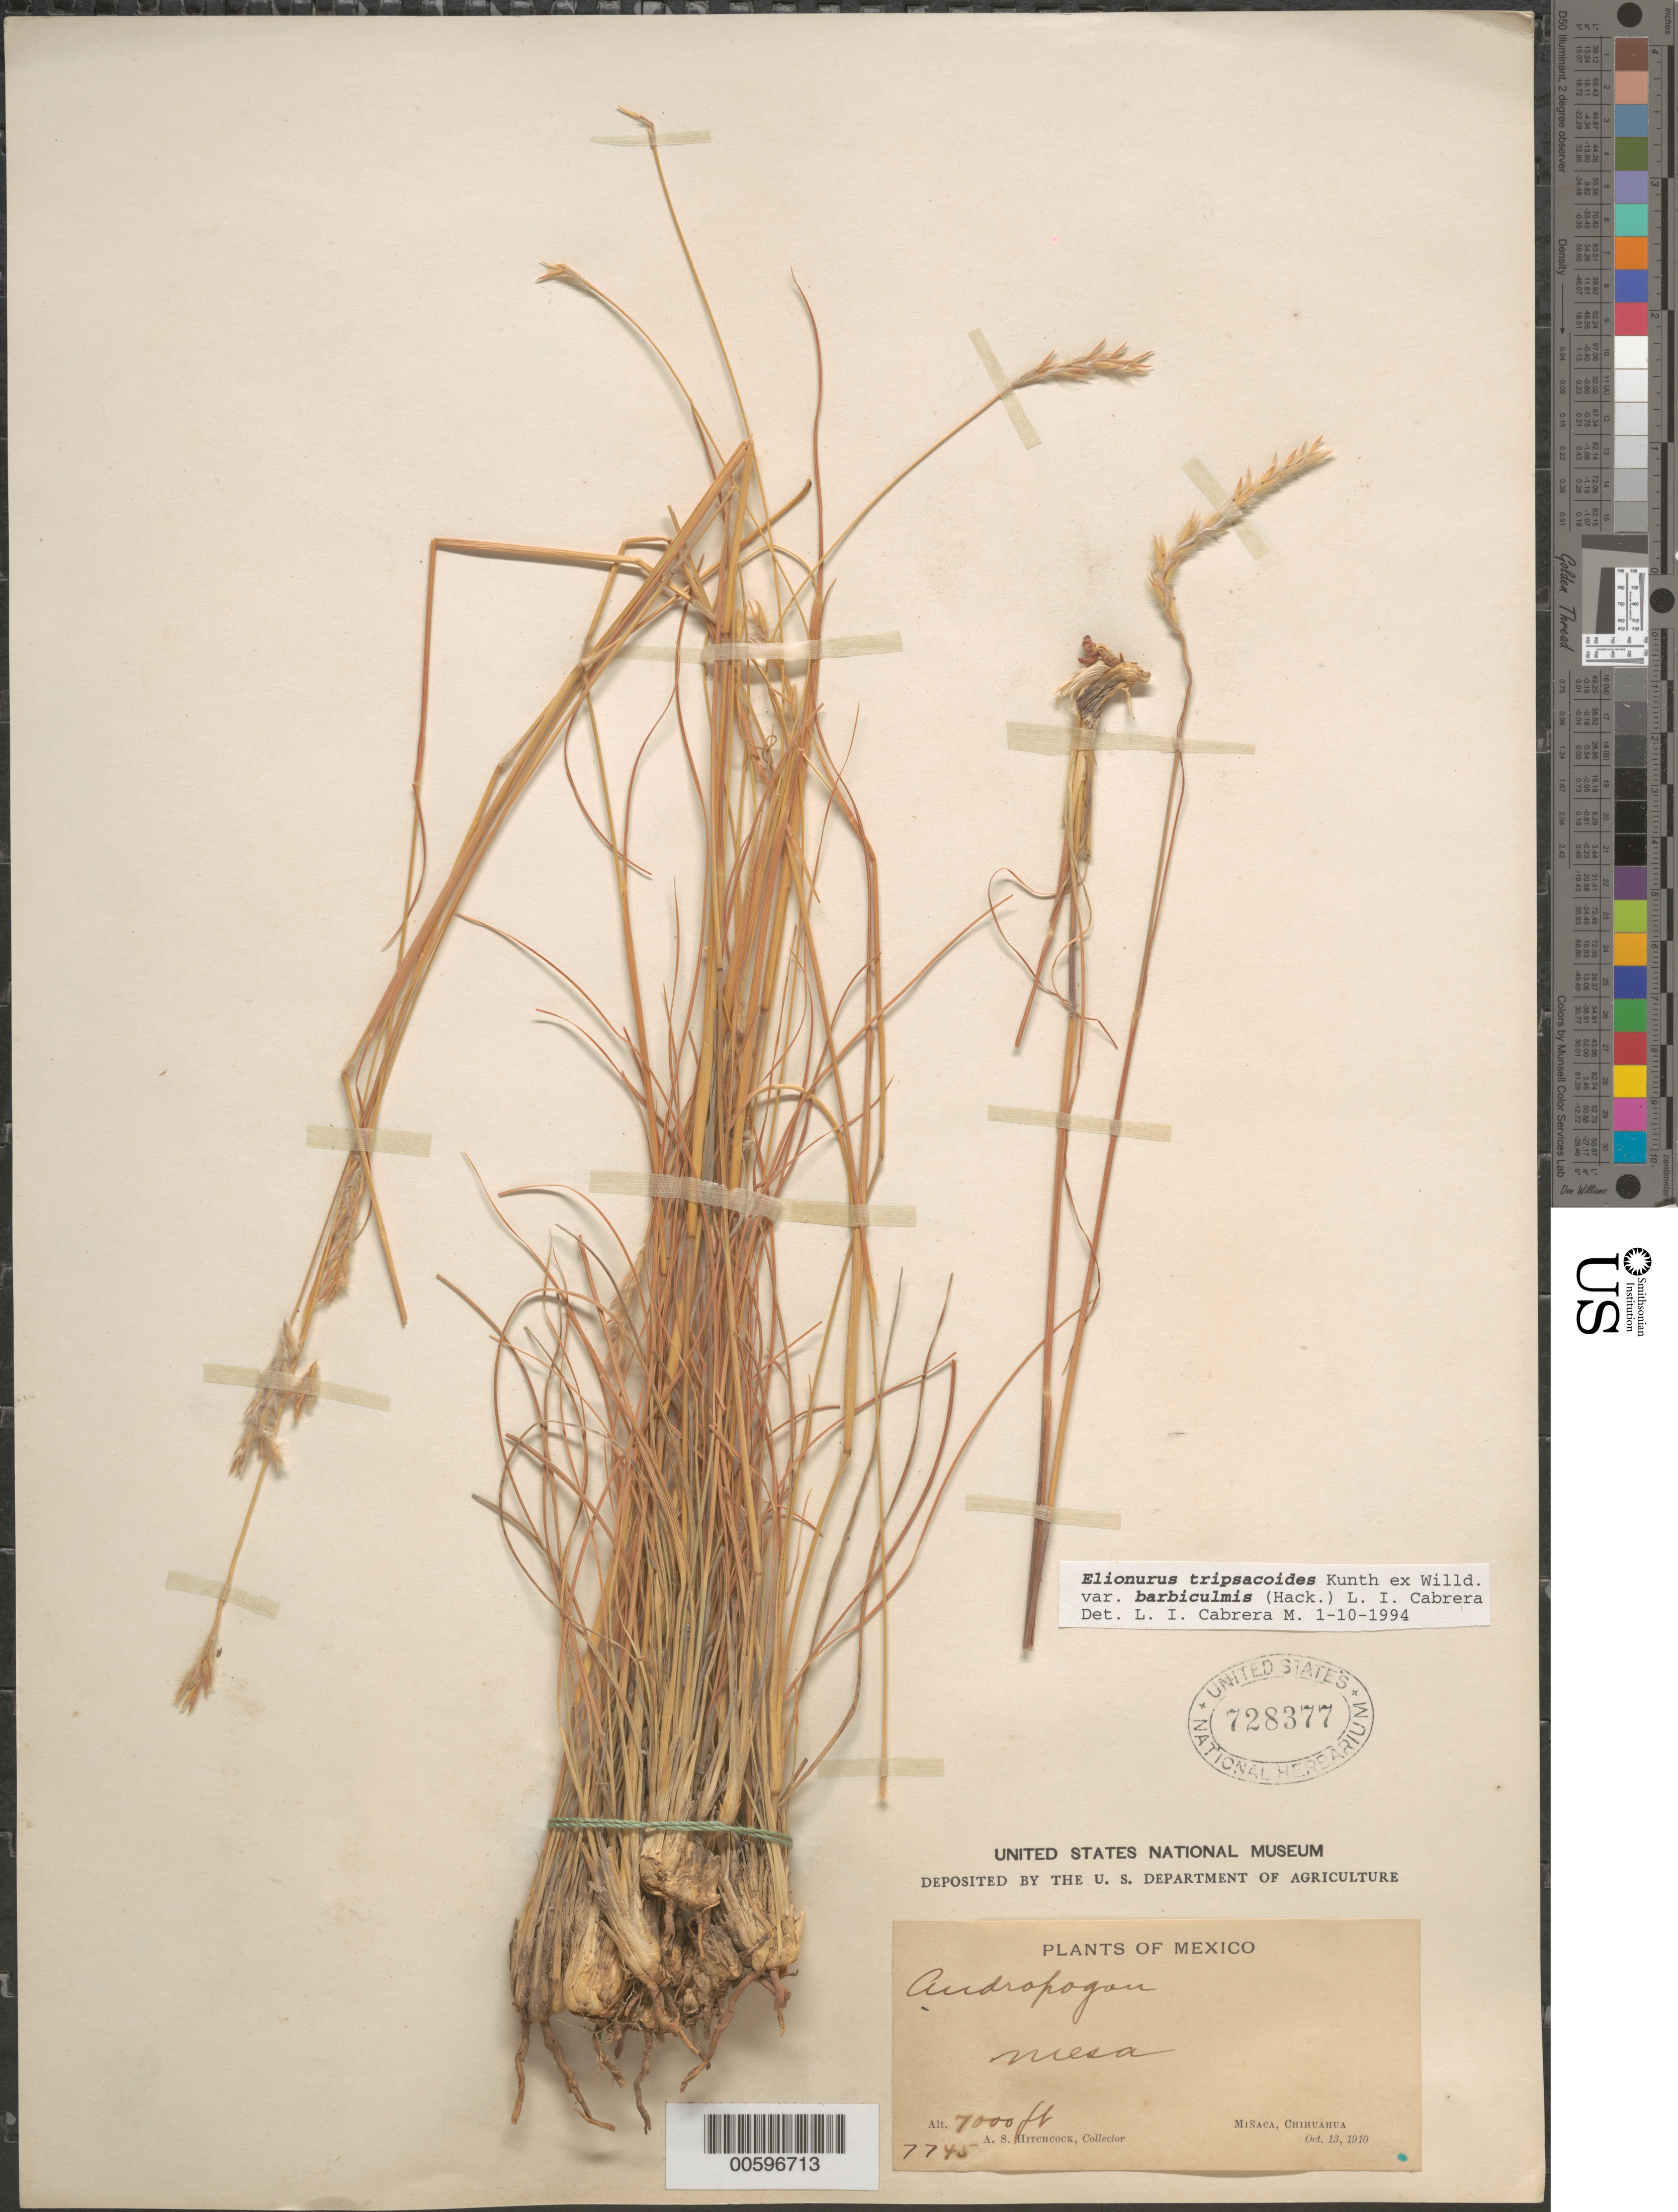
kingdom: Plantae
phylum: Tracheophyta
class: Liliopsida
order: Poales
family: Poaceae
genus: Elionurus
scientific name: Elionurus tripsacoides var. barbiculmis (Hack.) L.I. Cabrera & Dávila, comb. ined.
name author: (Hack.) L.I. Cabrera & Dávila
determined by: Cabrera M., L. I.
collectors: A. S. Hitchcock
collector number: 7745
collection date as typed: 13 Oct 1910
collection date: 1910-10-13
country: Mexico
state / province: Chihuahua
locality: Mi±aca.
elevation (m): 2134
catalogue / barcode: US 728377